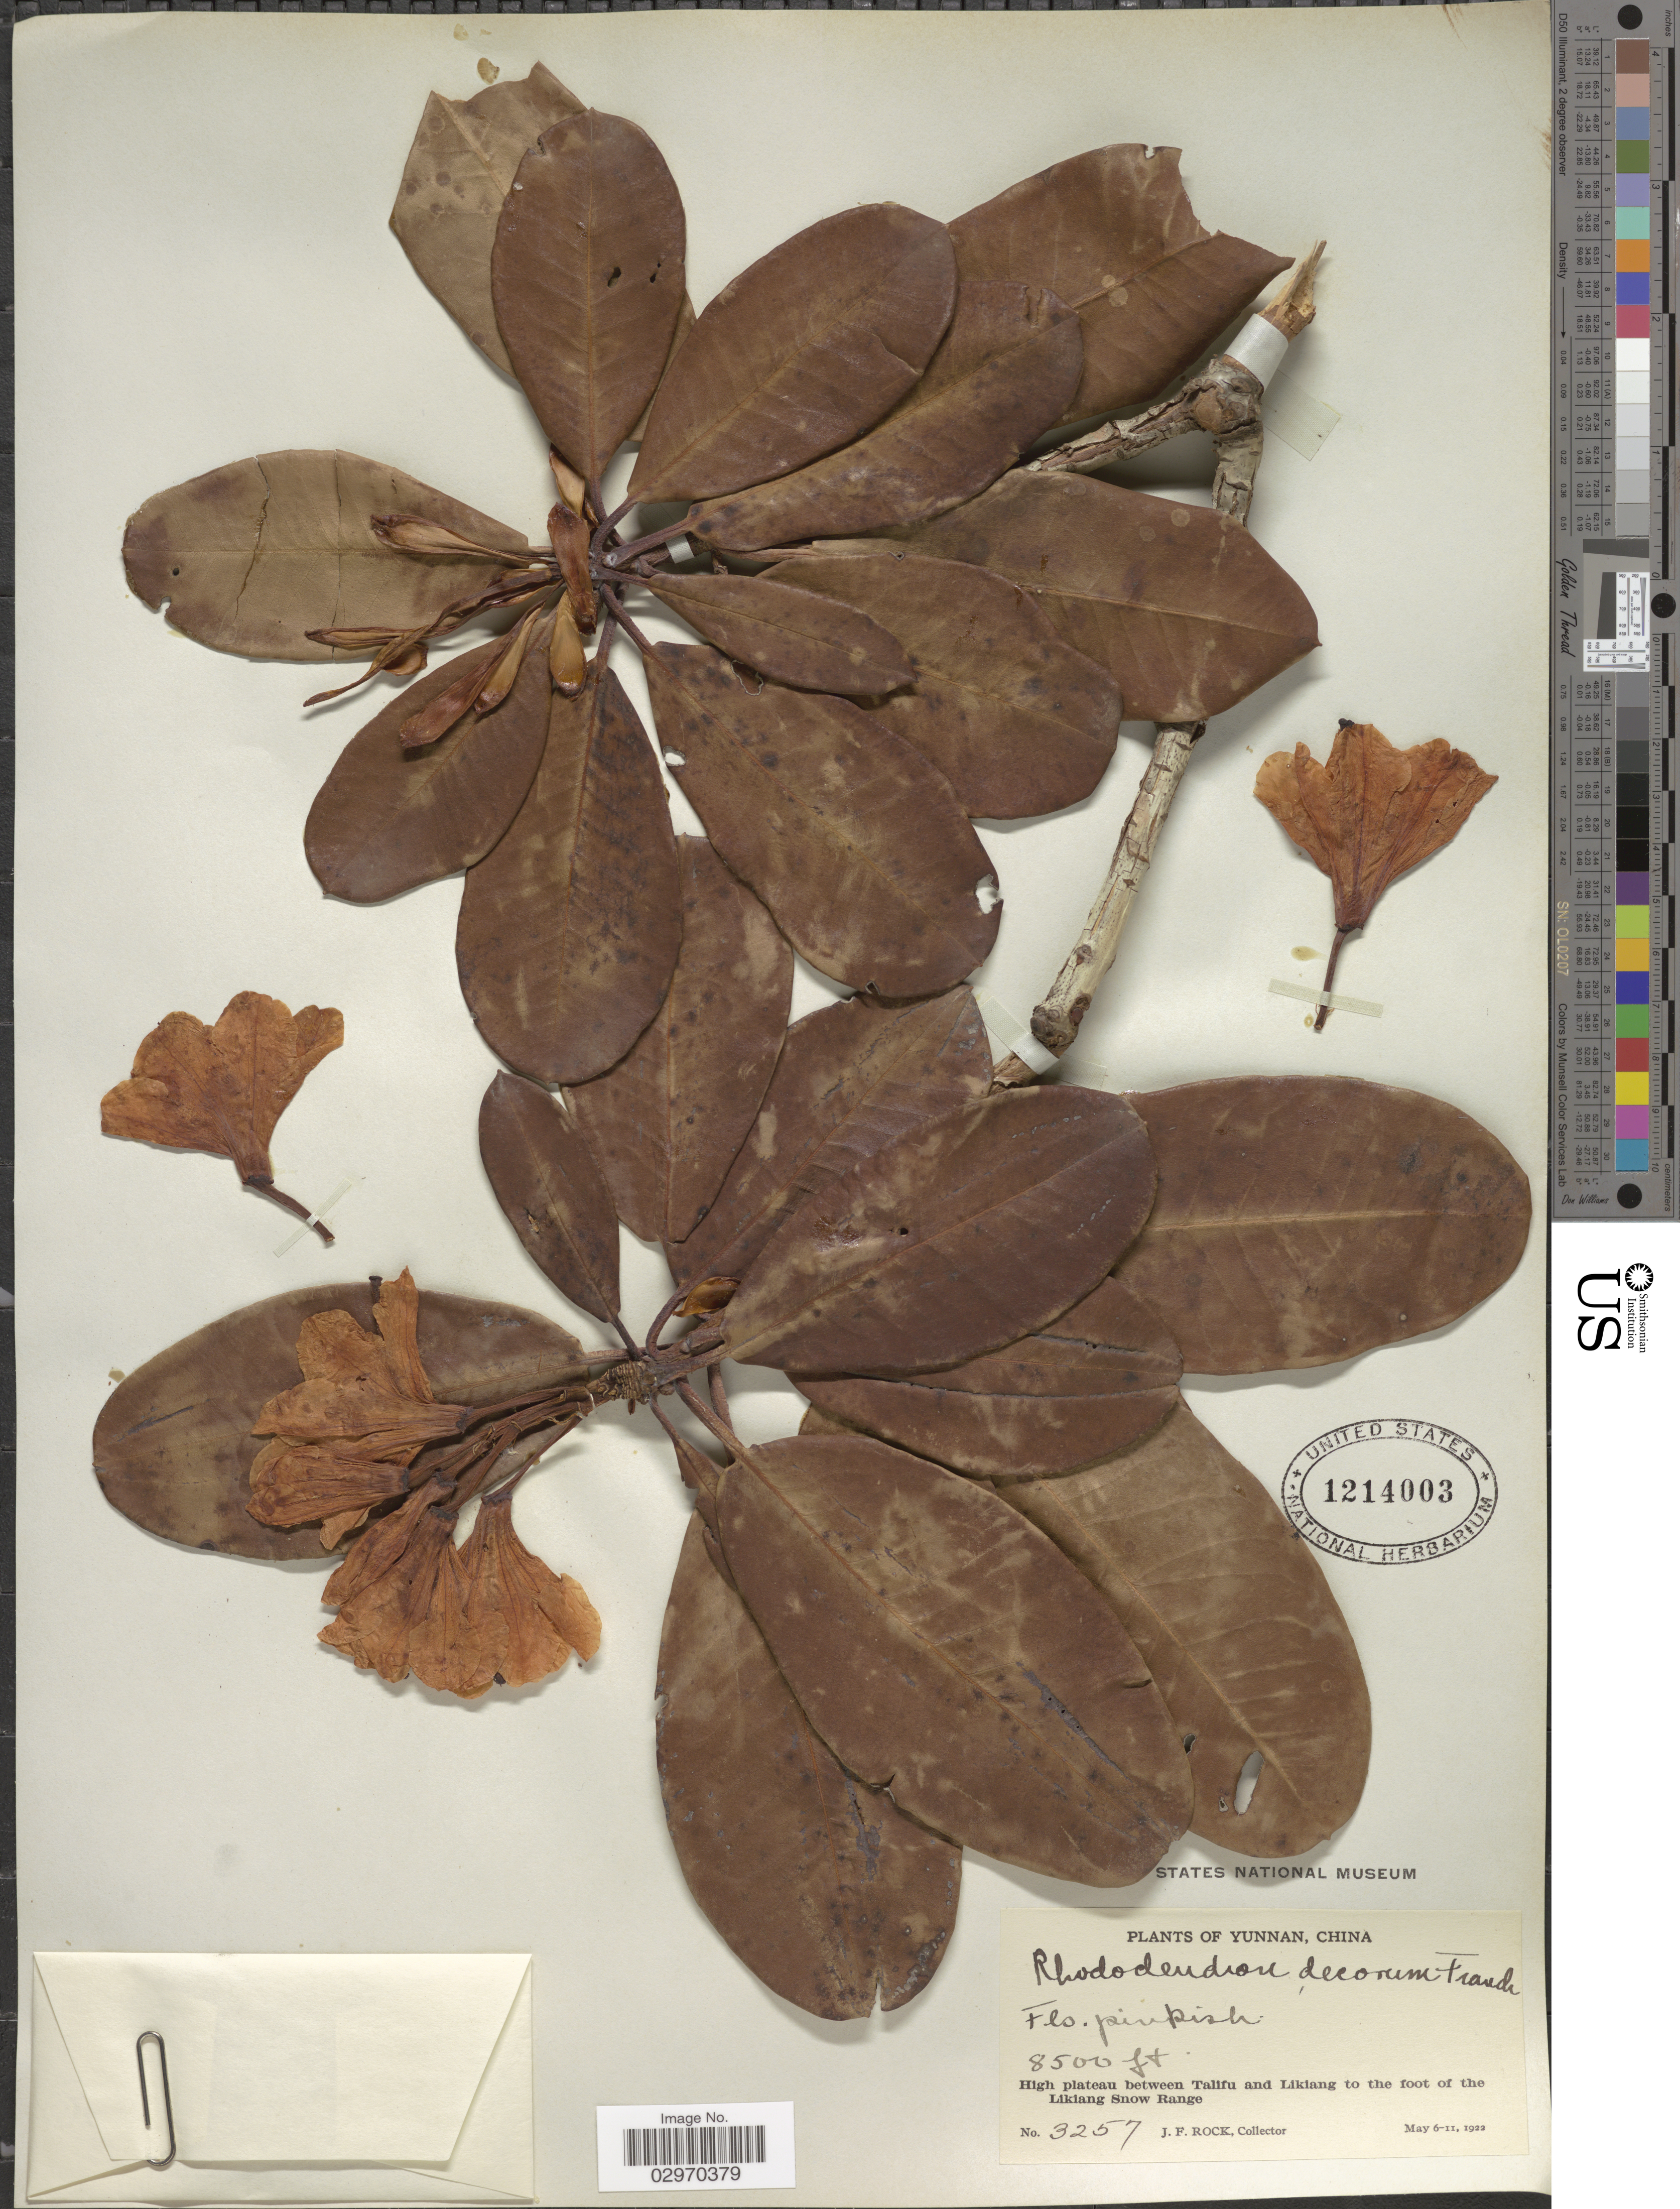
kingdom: Plantae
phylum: Tracheophyta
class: Magnoliopsida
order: Ericales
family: Ericaceae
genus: Rhododendron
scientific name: Rhododendron decorum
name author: Franch.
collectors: J. Rock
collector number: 3257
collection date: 1922-05-06/1922-05-11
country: China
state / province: Yunnan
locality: High plateau between Talifu and Likiang to the foot of the Likiang Snow Range.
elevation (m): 2591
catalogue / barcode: US 1214003